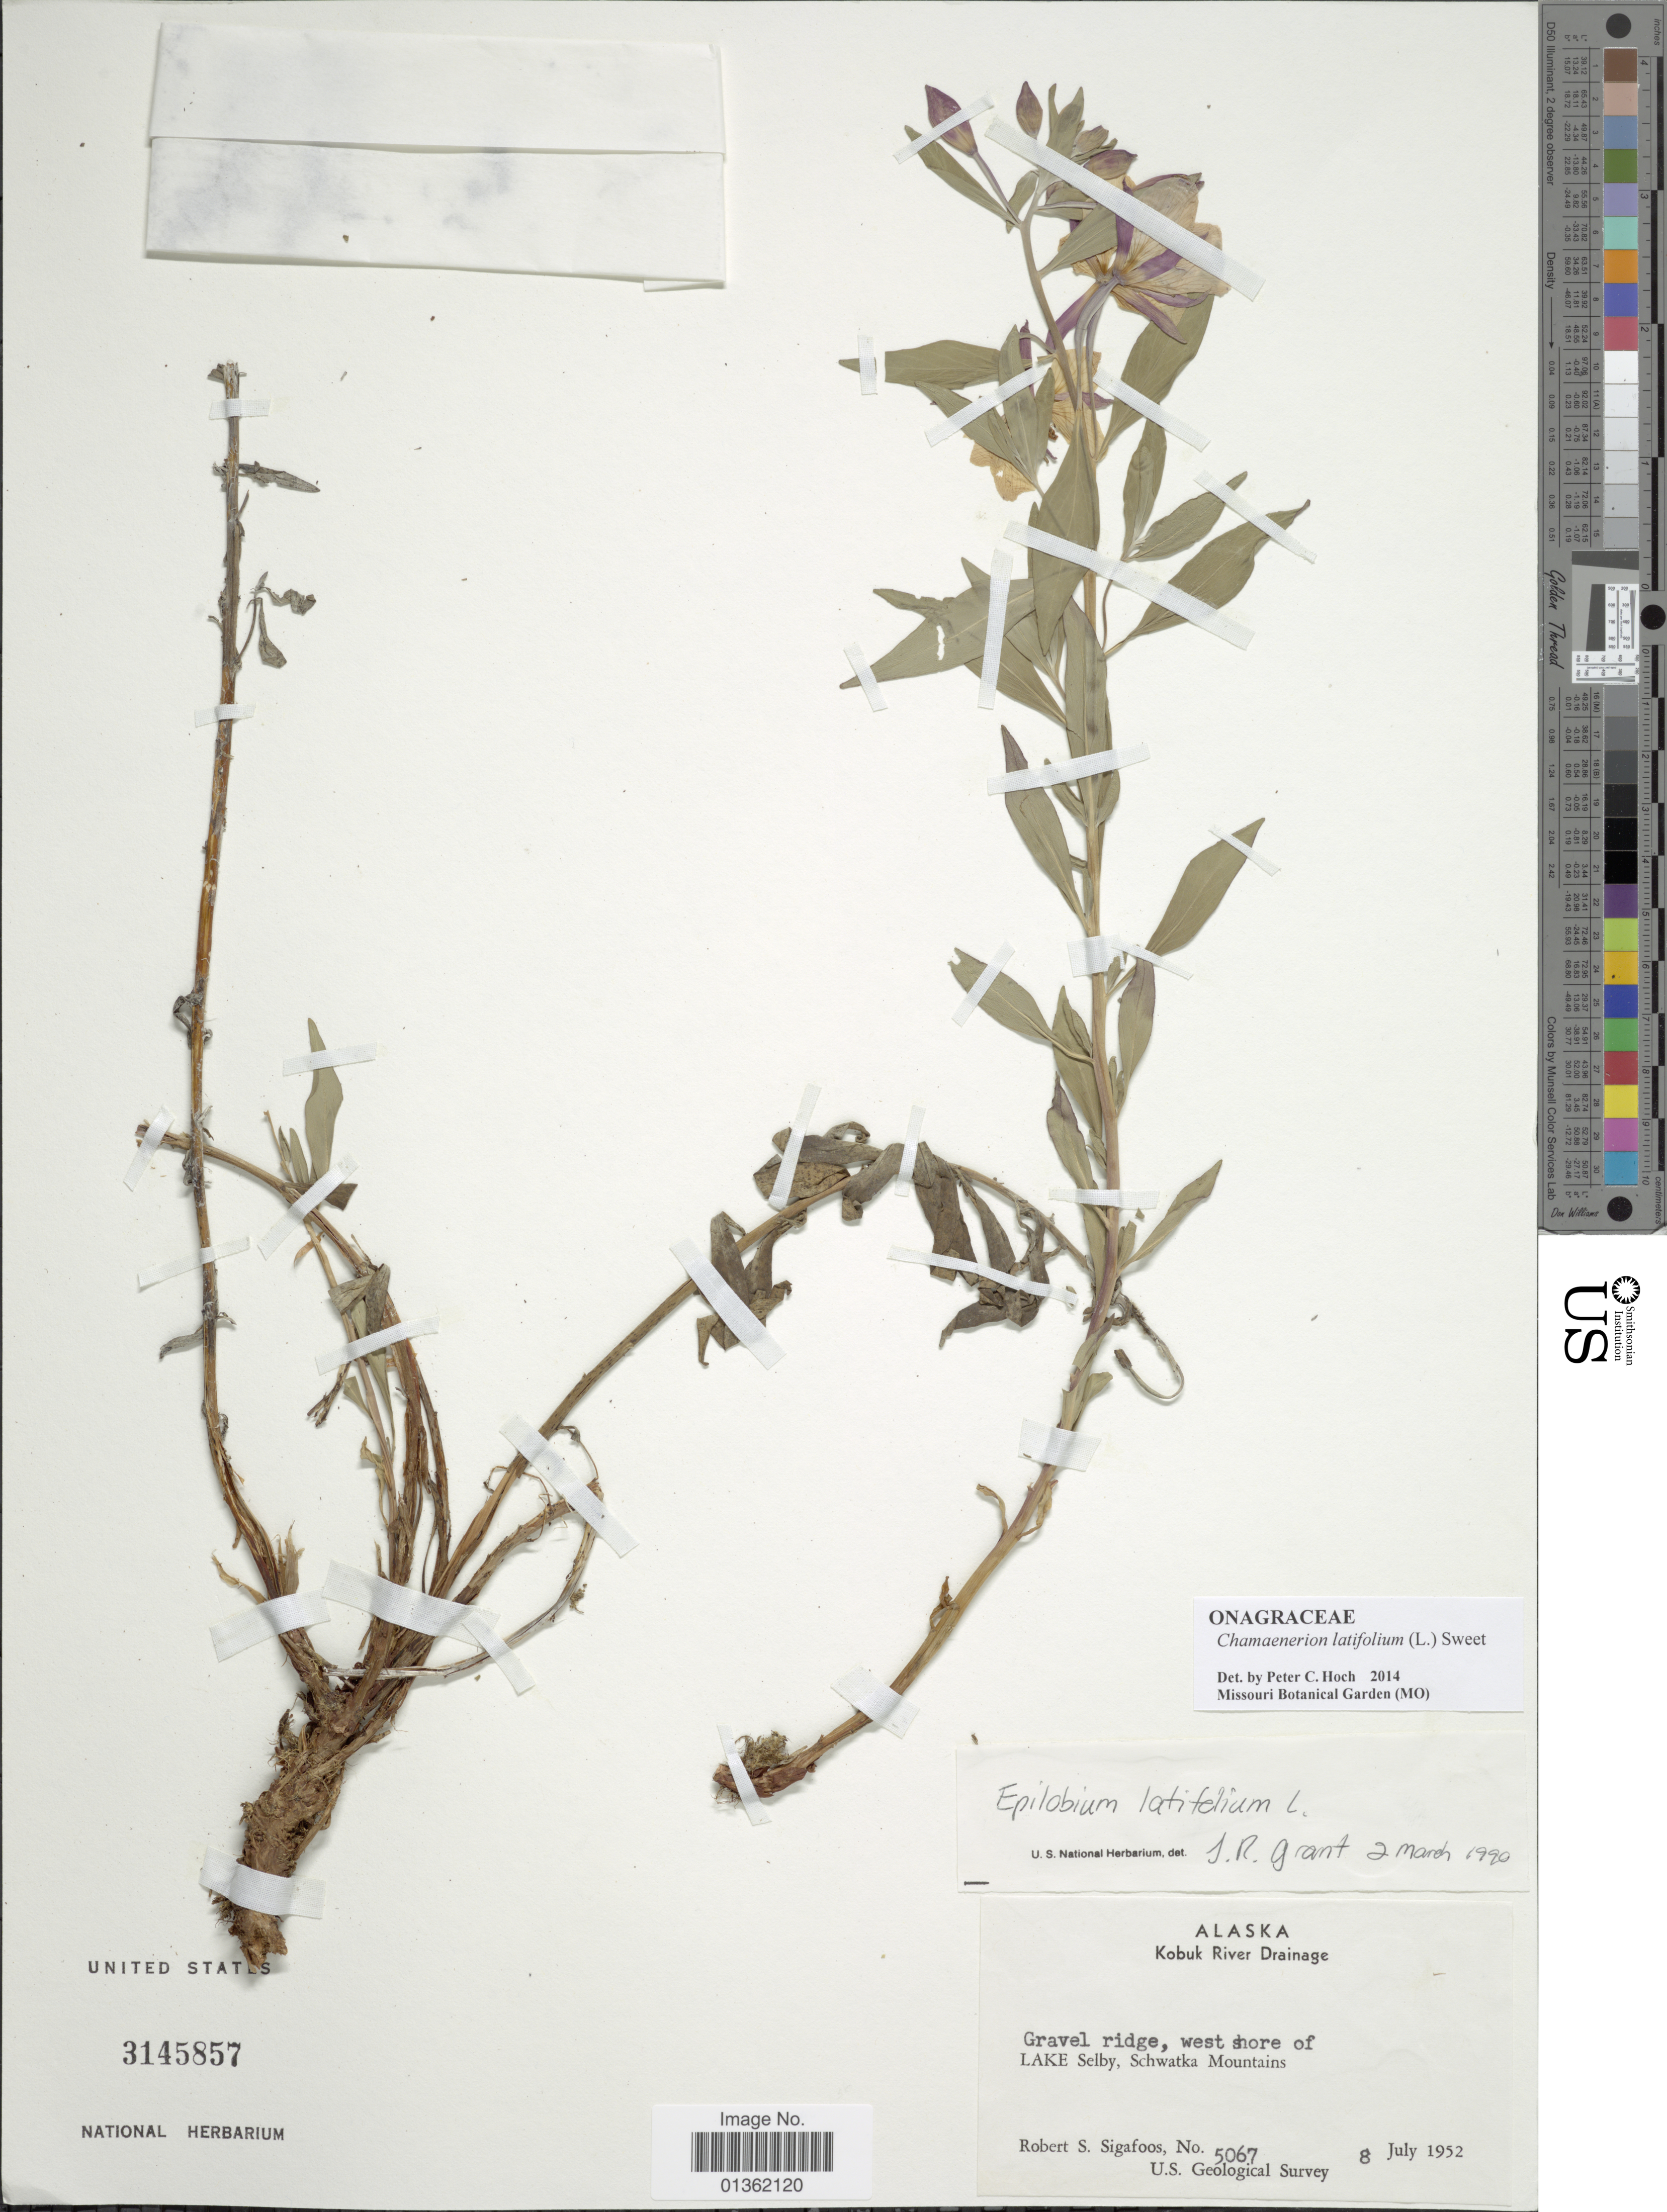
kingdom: Plantae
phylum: Tracheophyta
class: Magnoliopsida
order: Myrtales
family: Onagraceae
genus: Chamaenerion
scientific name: Chamaenerion latifolium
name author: (L.) Th. Fr. & Lange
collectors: R. Sigafoos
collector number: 5067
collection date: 1952-07-08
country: United States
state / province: Alaska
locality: Kobuk River Drainage. Gravel ridge, west shore of Lake Selby, Schwatka Mountains.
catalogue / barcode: US 3145857